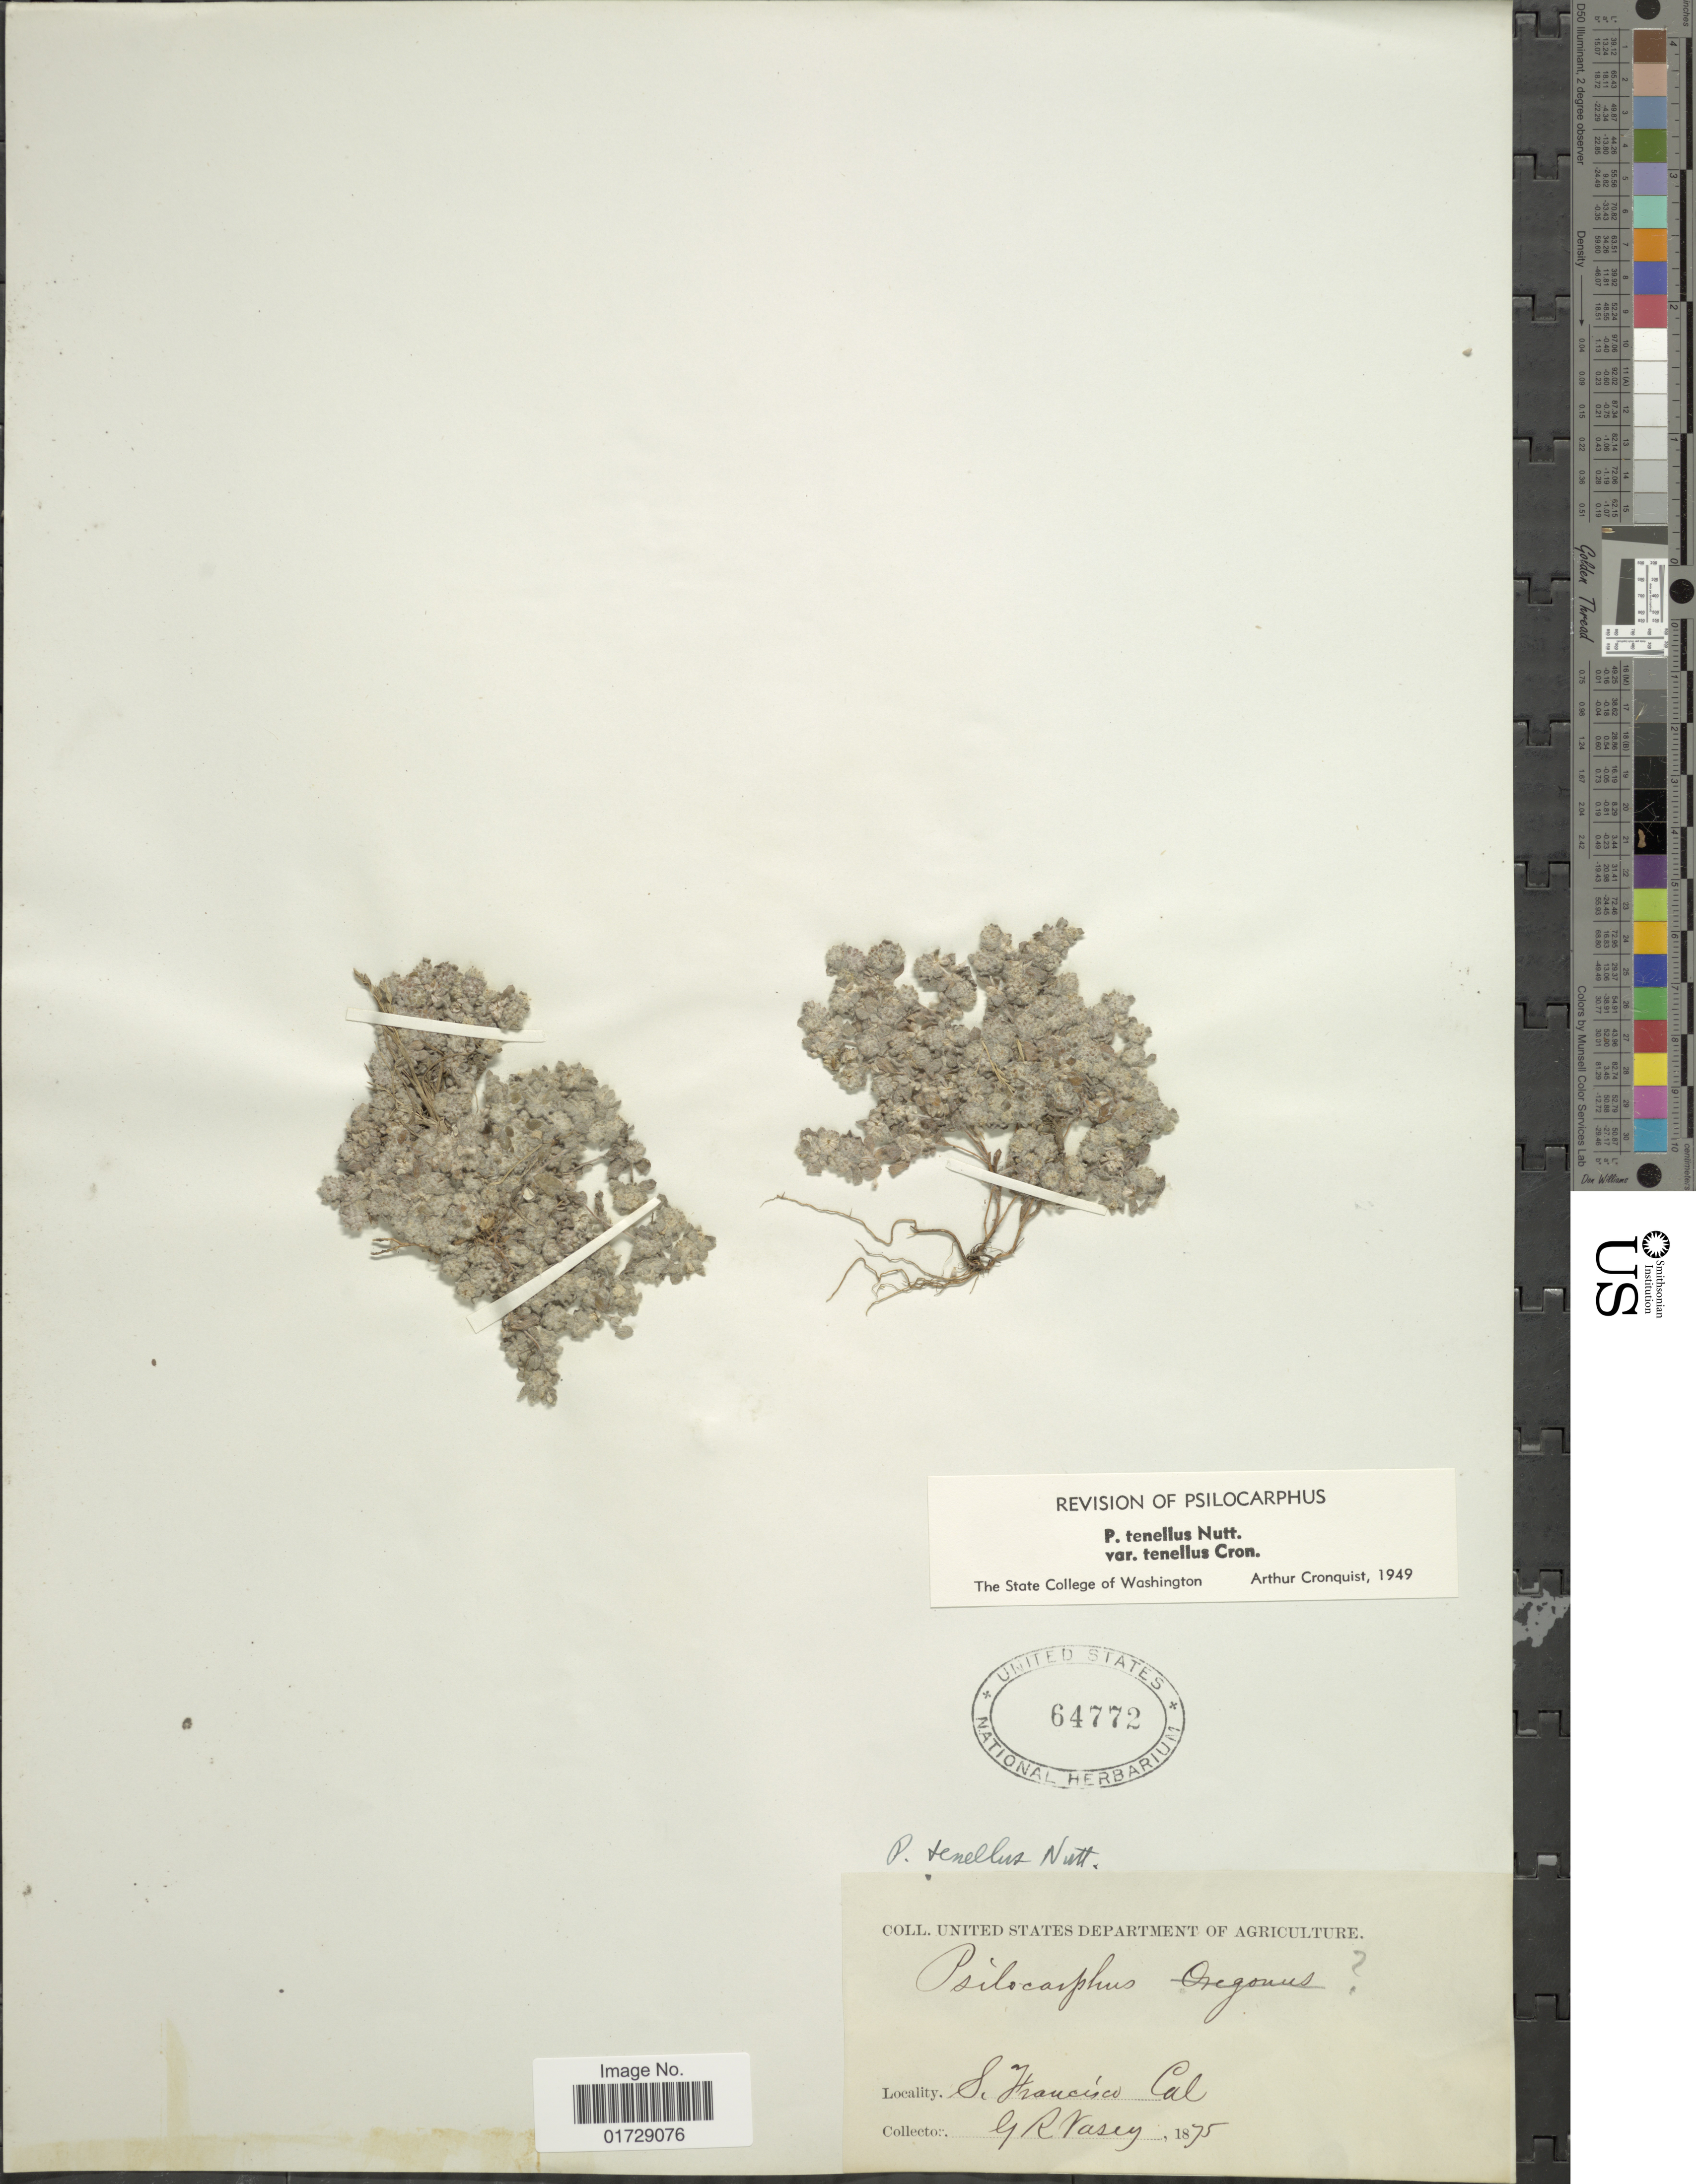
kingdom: Plantae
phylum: Tracheophyta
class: Magnoliopsida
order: Asterales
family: Asteraceae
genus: Psilocarphus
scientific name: Psilocarphus tenellus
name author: Nutt.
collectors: G. R. Vasey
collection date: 1875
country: United States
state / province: California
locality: St. Francisco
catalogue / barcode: US 64772